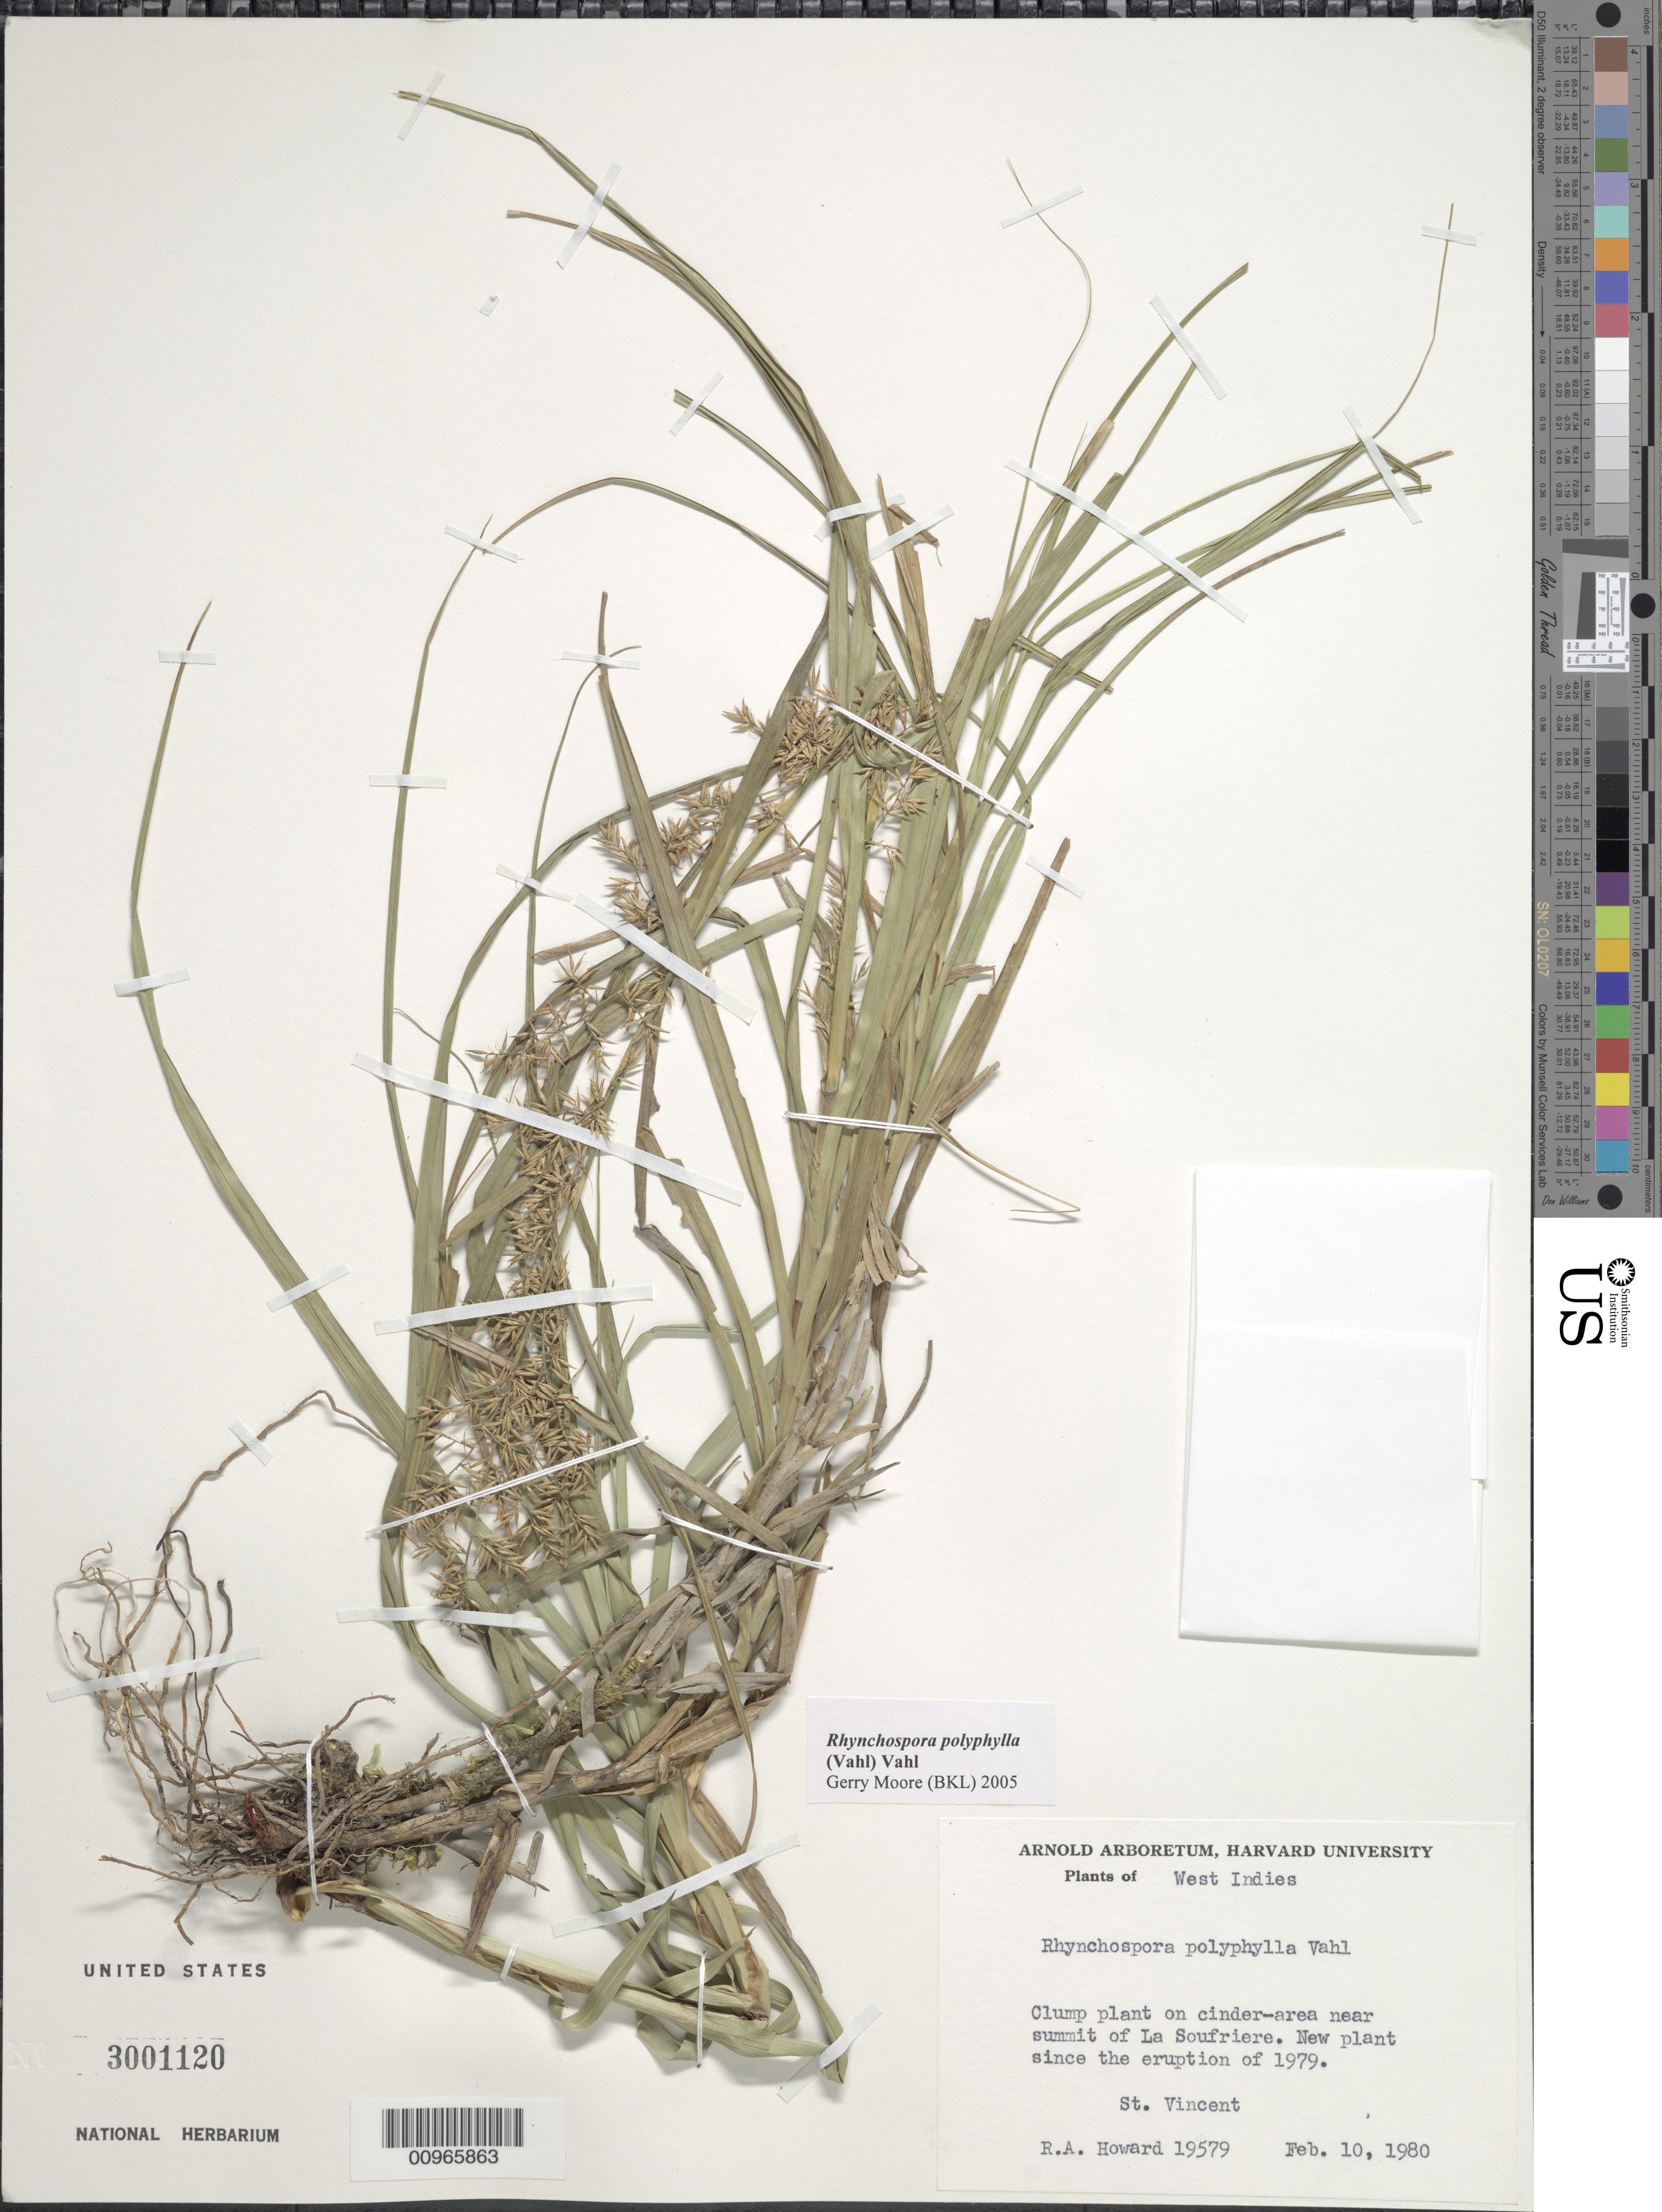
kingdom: Plantae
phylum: Tracheophyta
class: Liliopsida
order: Poales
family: Cyperaceae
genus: Rhynchospora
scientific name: Rhynchospora polyphylla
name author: (Vahl) Vahl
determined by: Moore, G.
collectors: R. A. Howard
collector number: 19579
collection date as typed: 10 Feb 1980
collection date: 1980-02-10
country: St. Vincent - Grenadines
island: St. Vincent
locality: Cinder-area near summit of La Soufriere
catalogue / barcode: US 3001120